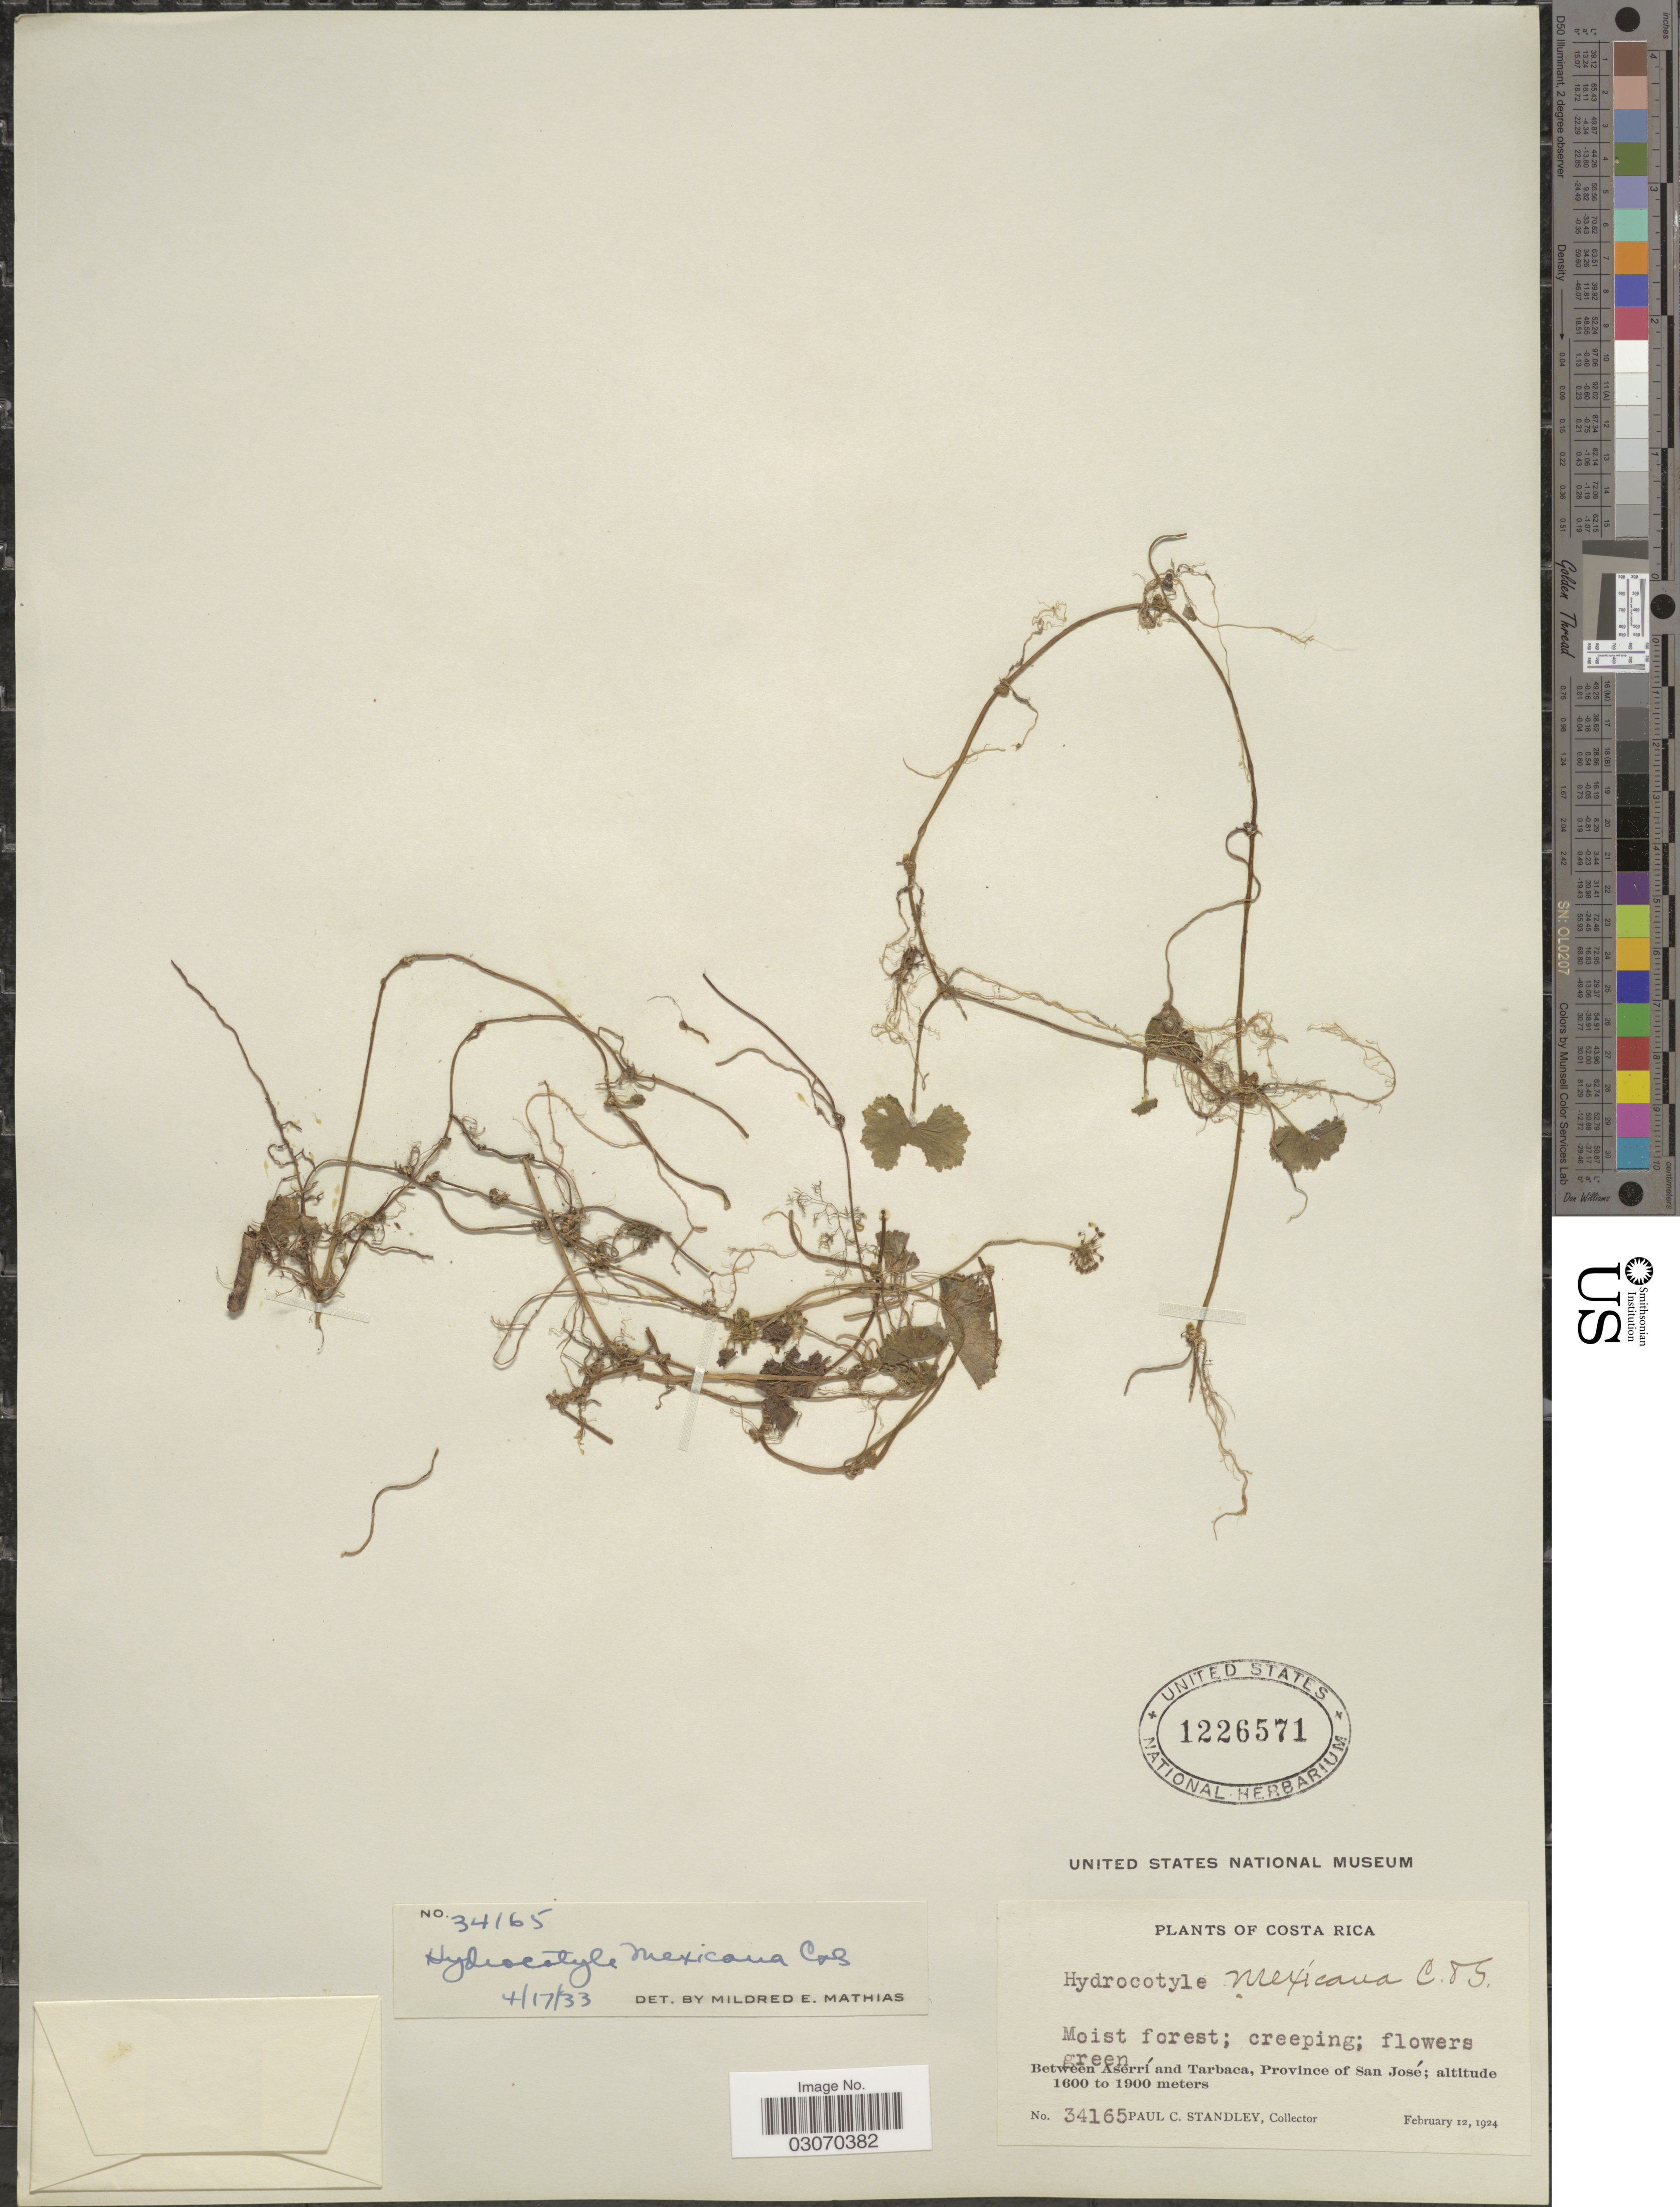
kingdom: Plantae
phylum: Tracheophyta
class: Magnoliopsida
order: Apiales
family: Araliaceae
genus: Hydrocotyle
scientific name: Hydrocotyle mexicana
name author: Schltdl. & Cham.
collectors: P. C. Standley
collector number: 34165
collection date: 1924-02-12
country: Costa Rica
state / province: San José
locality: Between Aserrí and Tarbaca.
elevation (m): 1600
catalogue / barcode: US 1226571